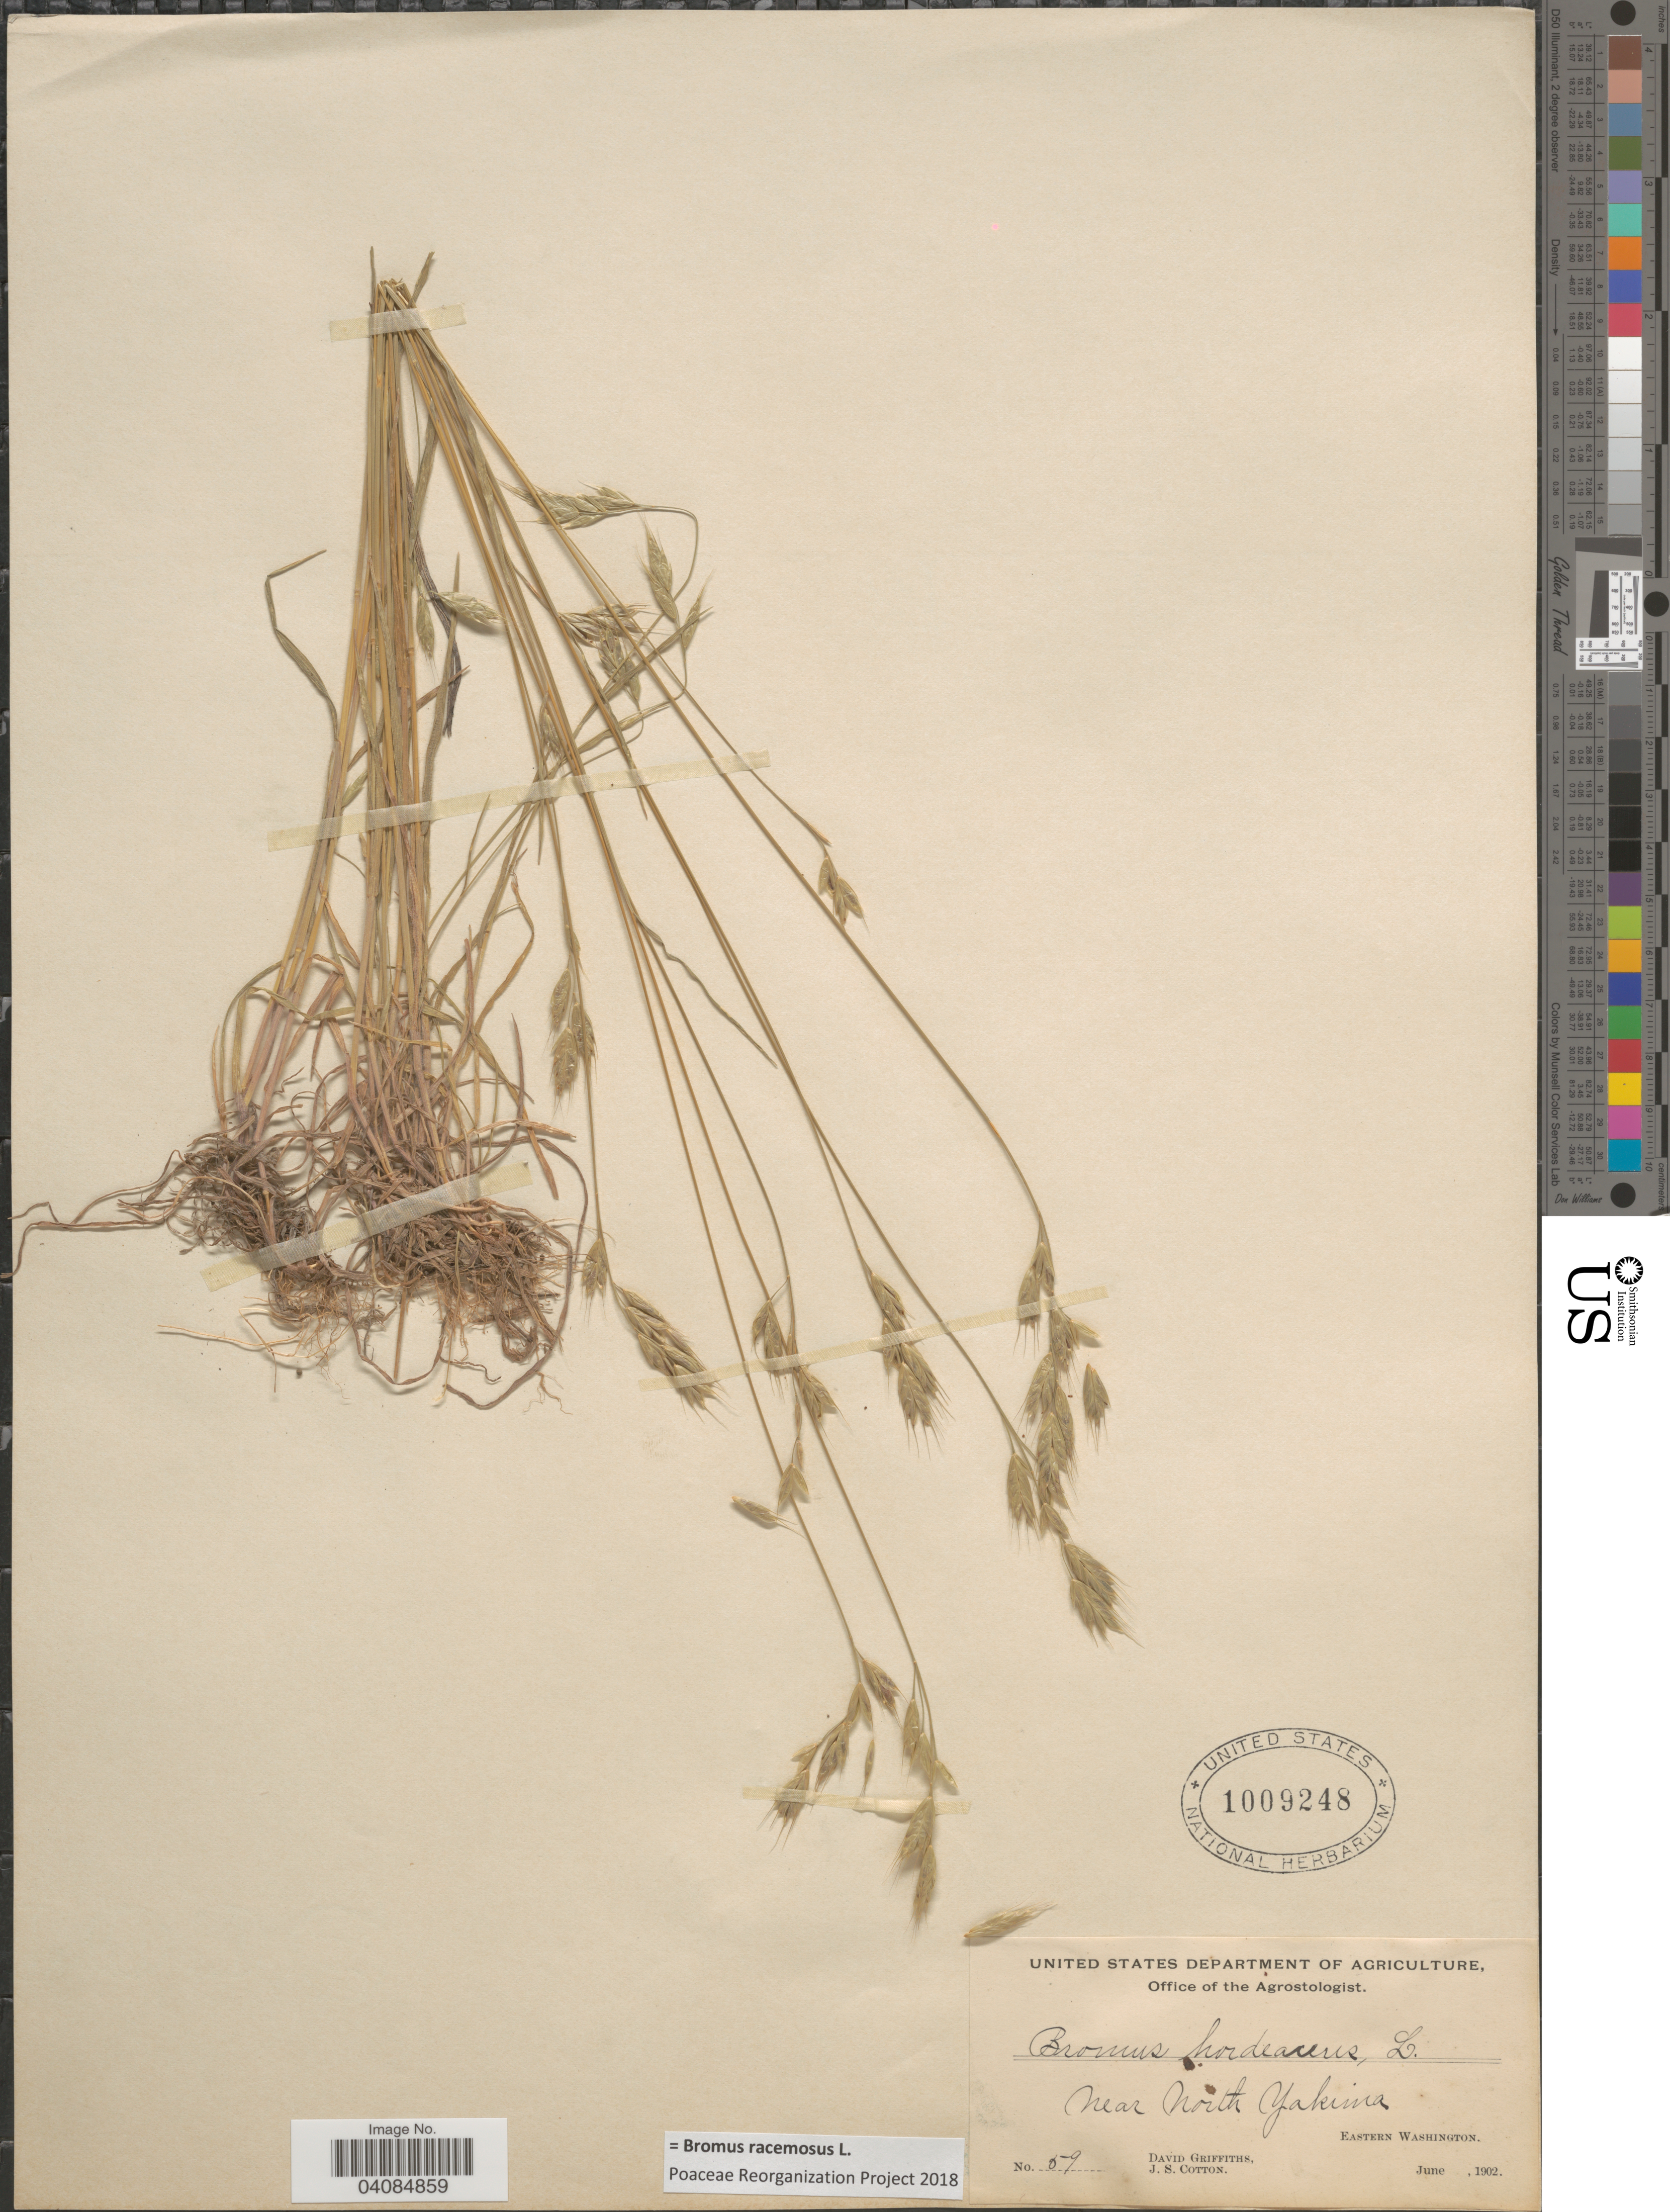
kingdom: Plantae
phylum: Tracheophyta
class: Liliopsida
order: Poales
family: Poaceae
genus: Bromus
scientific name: Bromus racemosus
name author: L.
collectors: D. Griffiths & J. S. Cotton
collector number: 59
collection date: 1902-06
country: United States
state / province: Washington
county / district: Yakima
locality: Near North Yakima. Eastern Washington.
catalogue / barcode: US 1009248